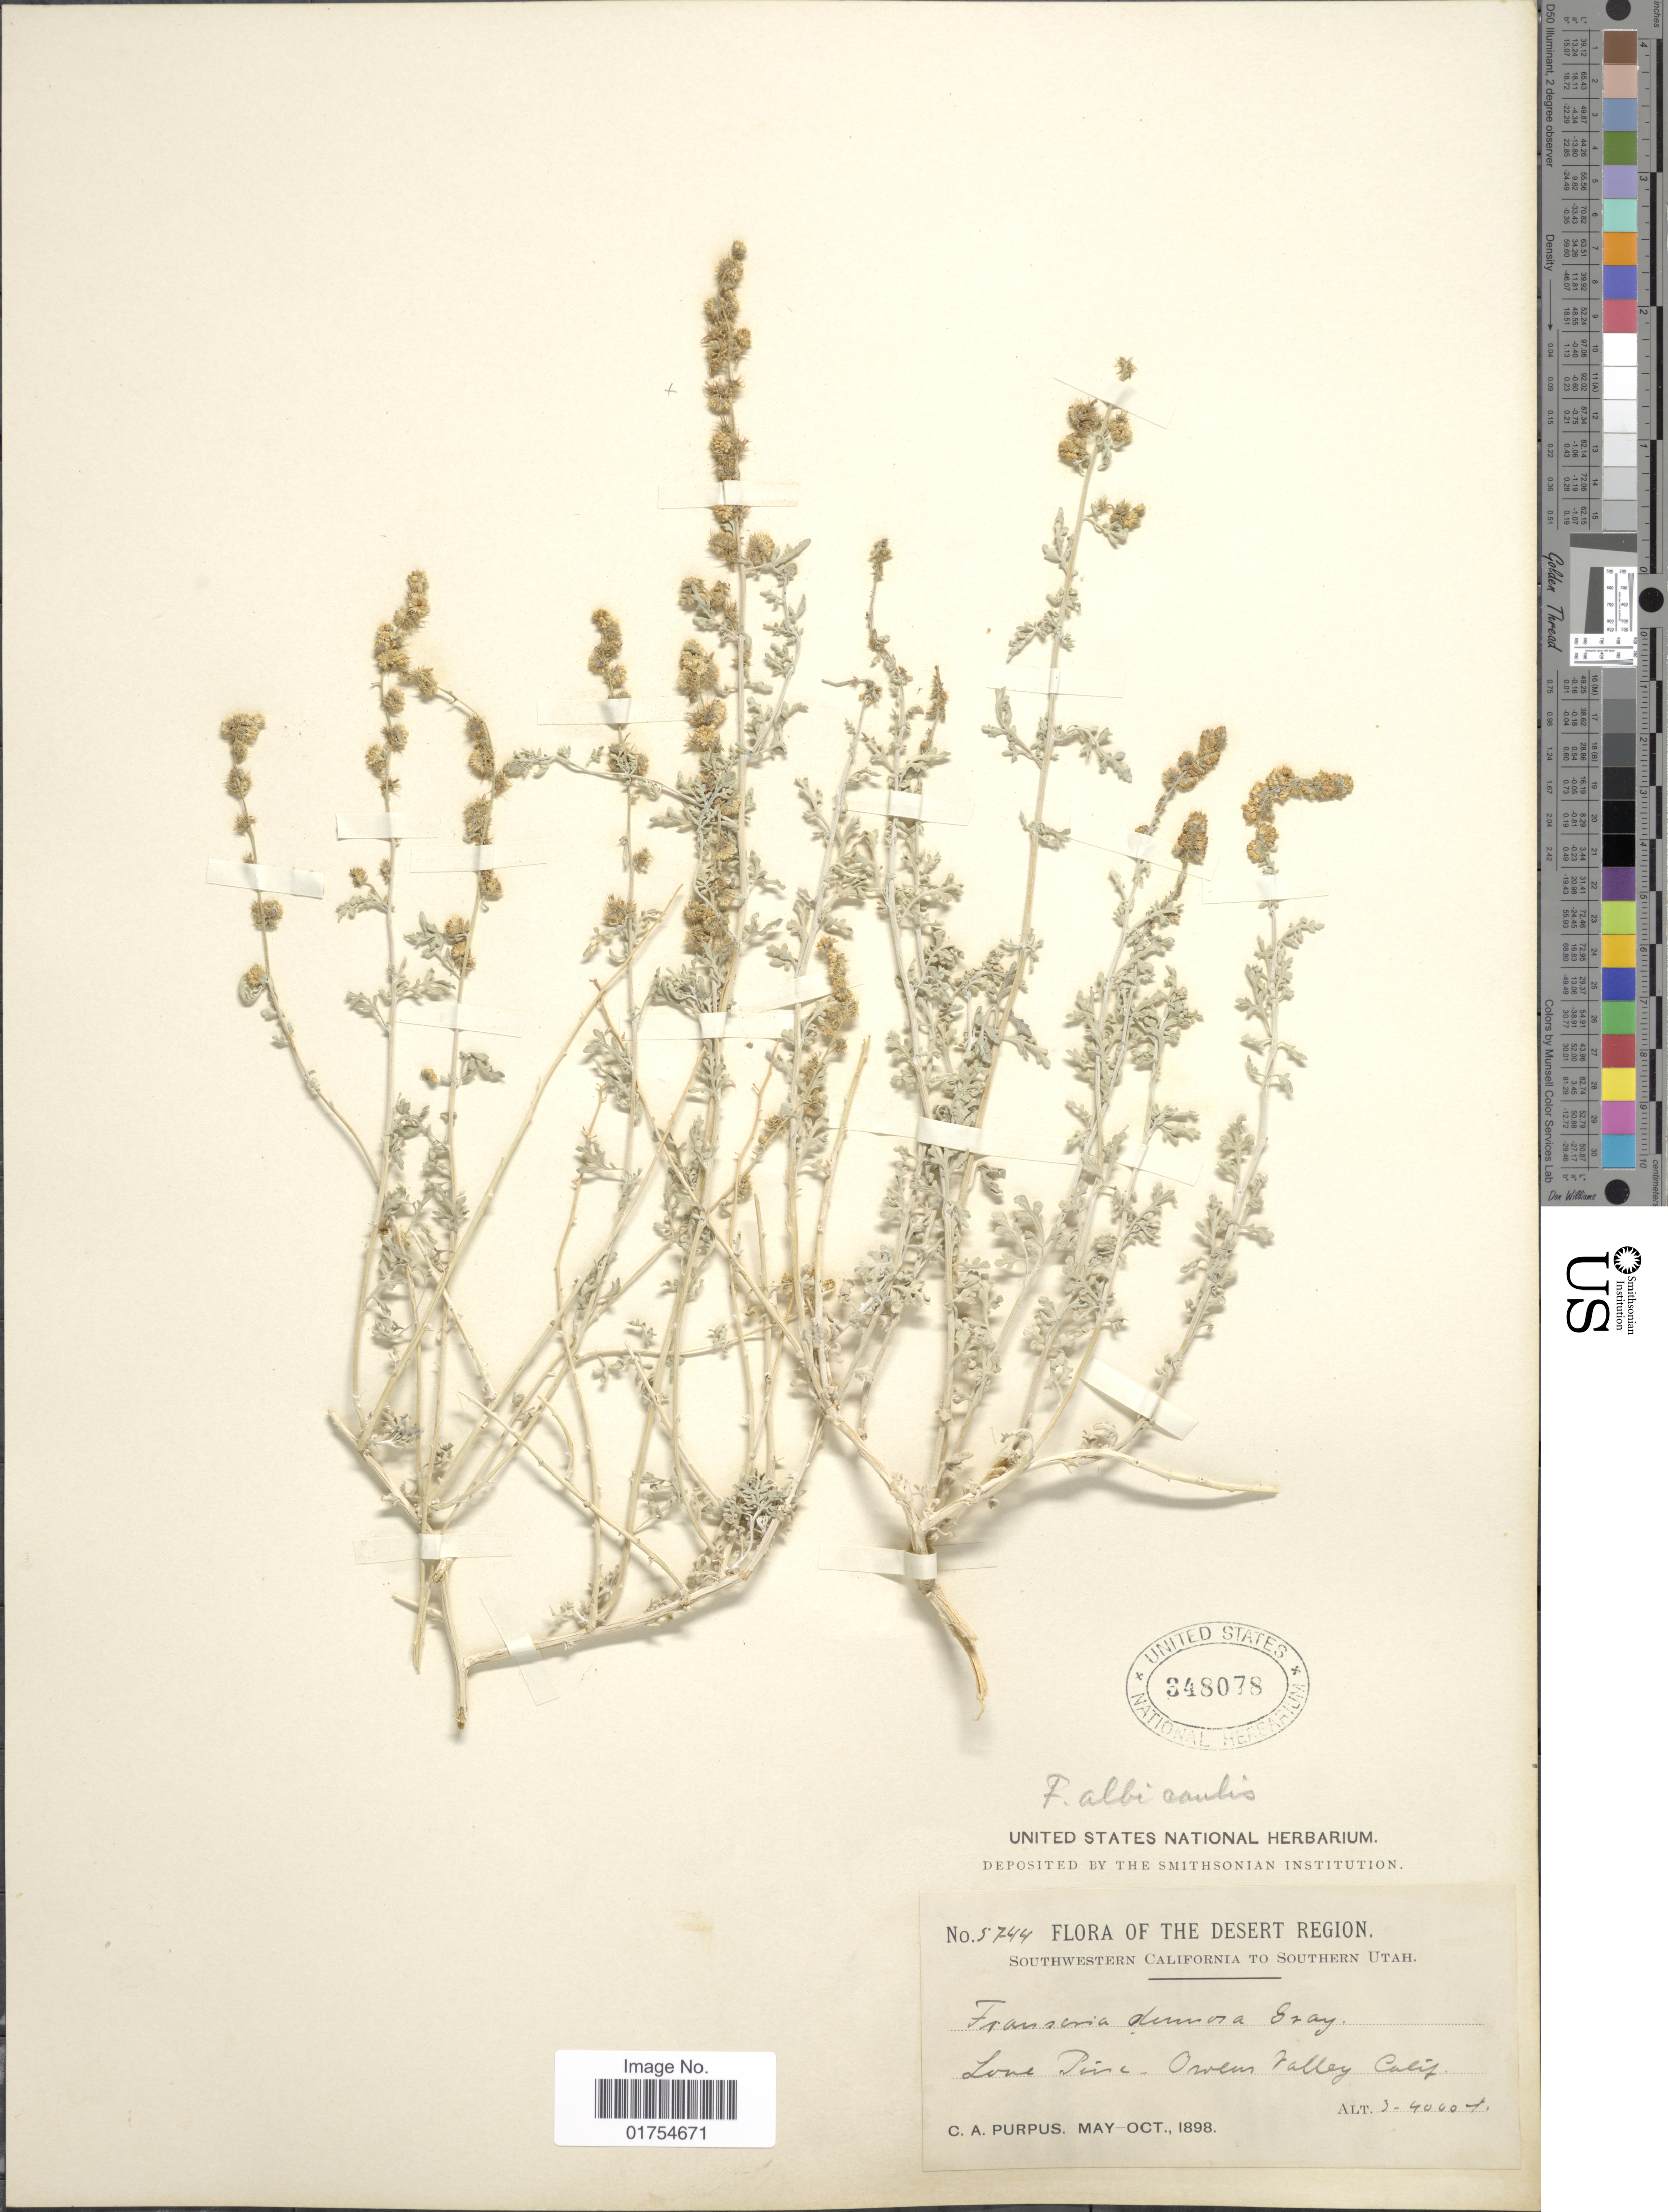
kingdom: Plantae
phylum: Tracheophyta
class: Magnoliopsida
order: Asterales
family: Asteraceae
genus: Franseria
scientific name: Franseria dumosa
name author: A. Gray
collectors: C. A. Purpus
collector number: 5744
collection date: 1898-05/1898-10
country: United States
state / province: California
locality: Owens Valley, Lone Pine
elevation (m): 914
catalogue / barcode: US 348078